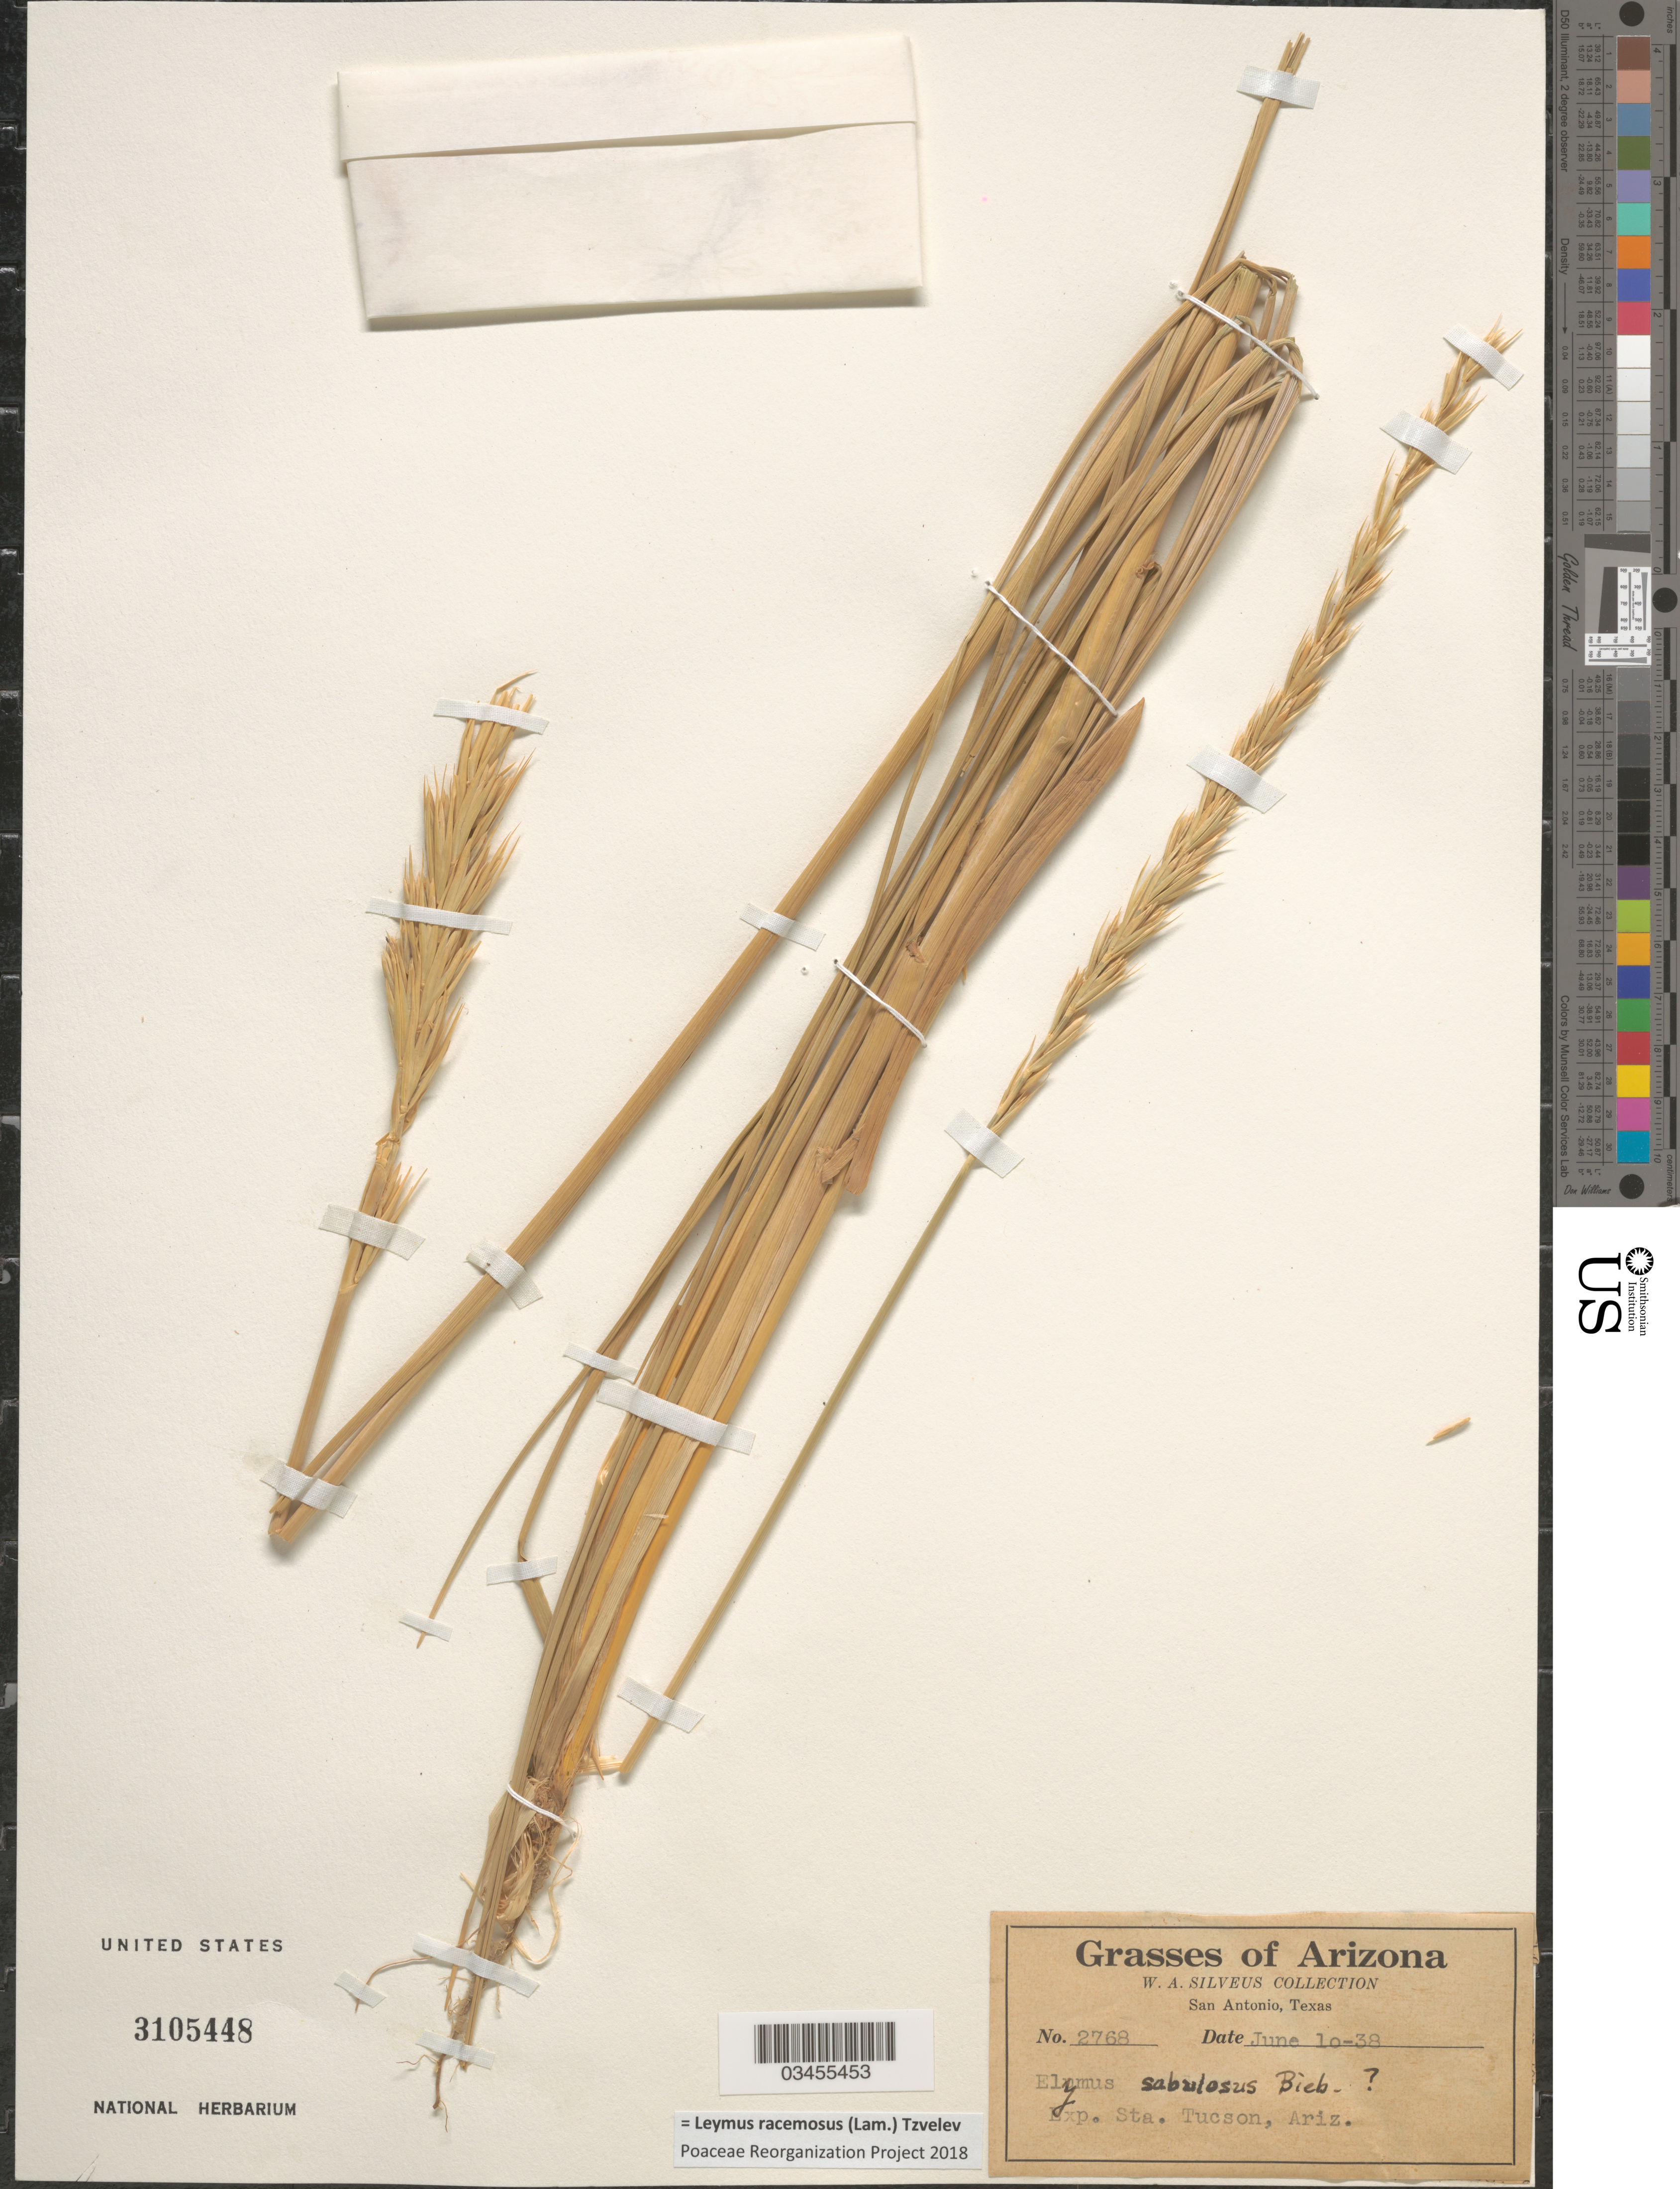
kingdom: Plantae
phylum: Tracheophyta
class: Liliopsida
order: Poales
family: Poaceae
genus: Leymus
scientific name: Leymus racemosus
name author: (Lam.) Tzvelev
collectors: W. Silveus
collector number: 2768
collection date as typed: Transcribed d/m/y: 10/6/38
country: United States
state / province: Arizona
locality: Exp. Sta. Tucson.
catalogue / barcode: US 3105448